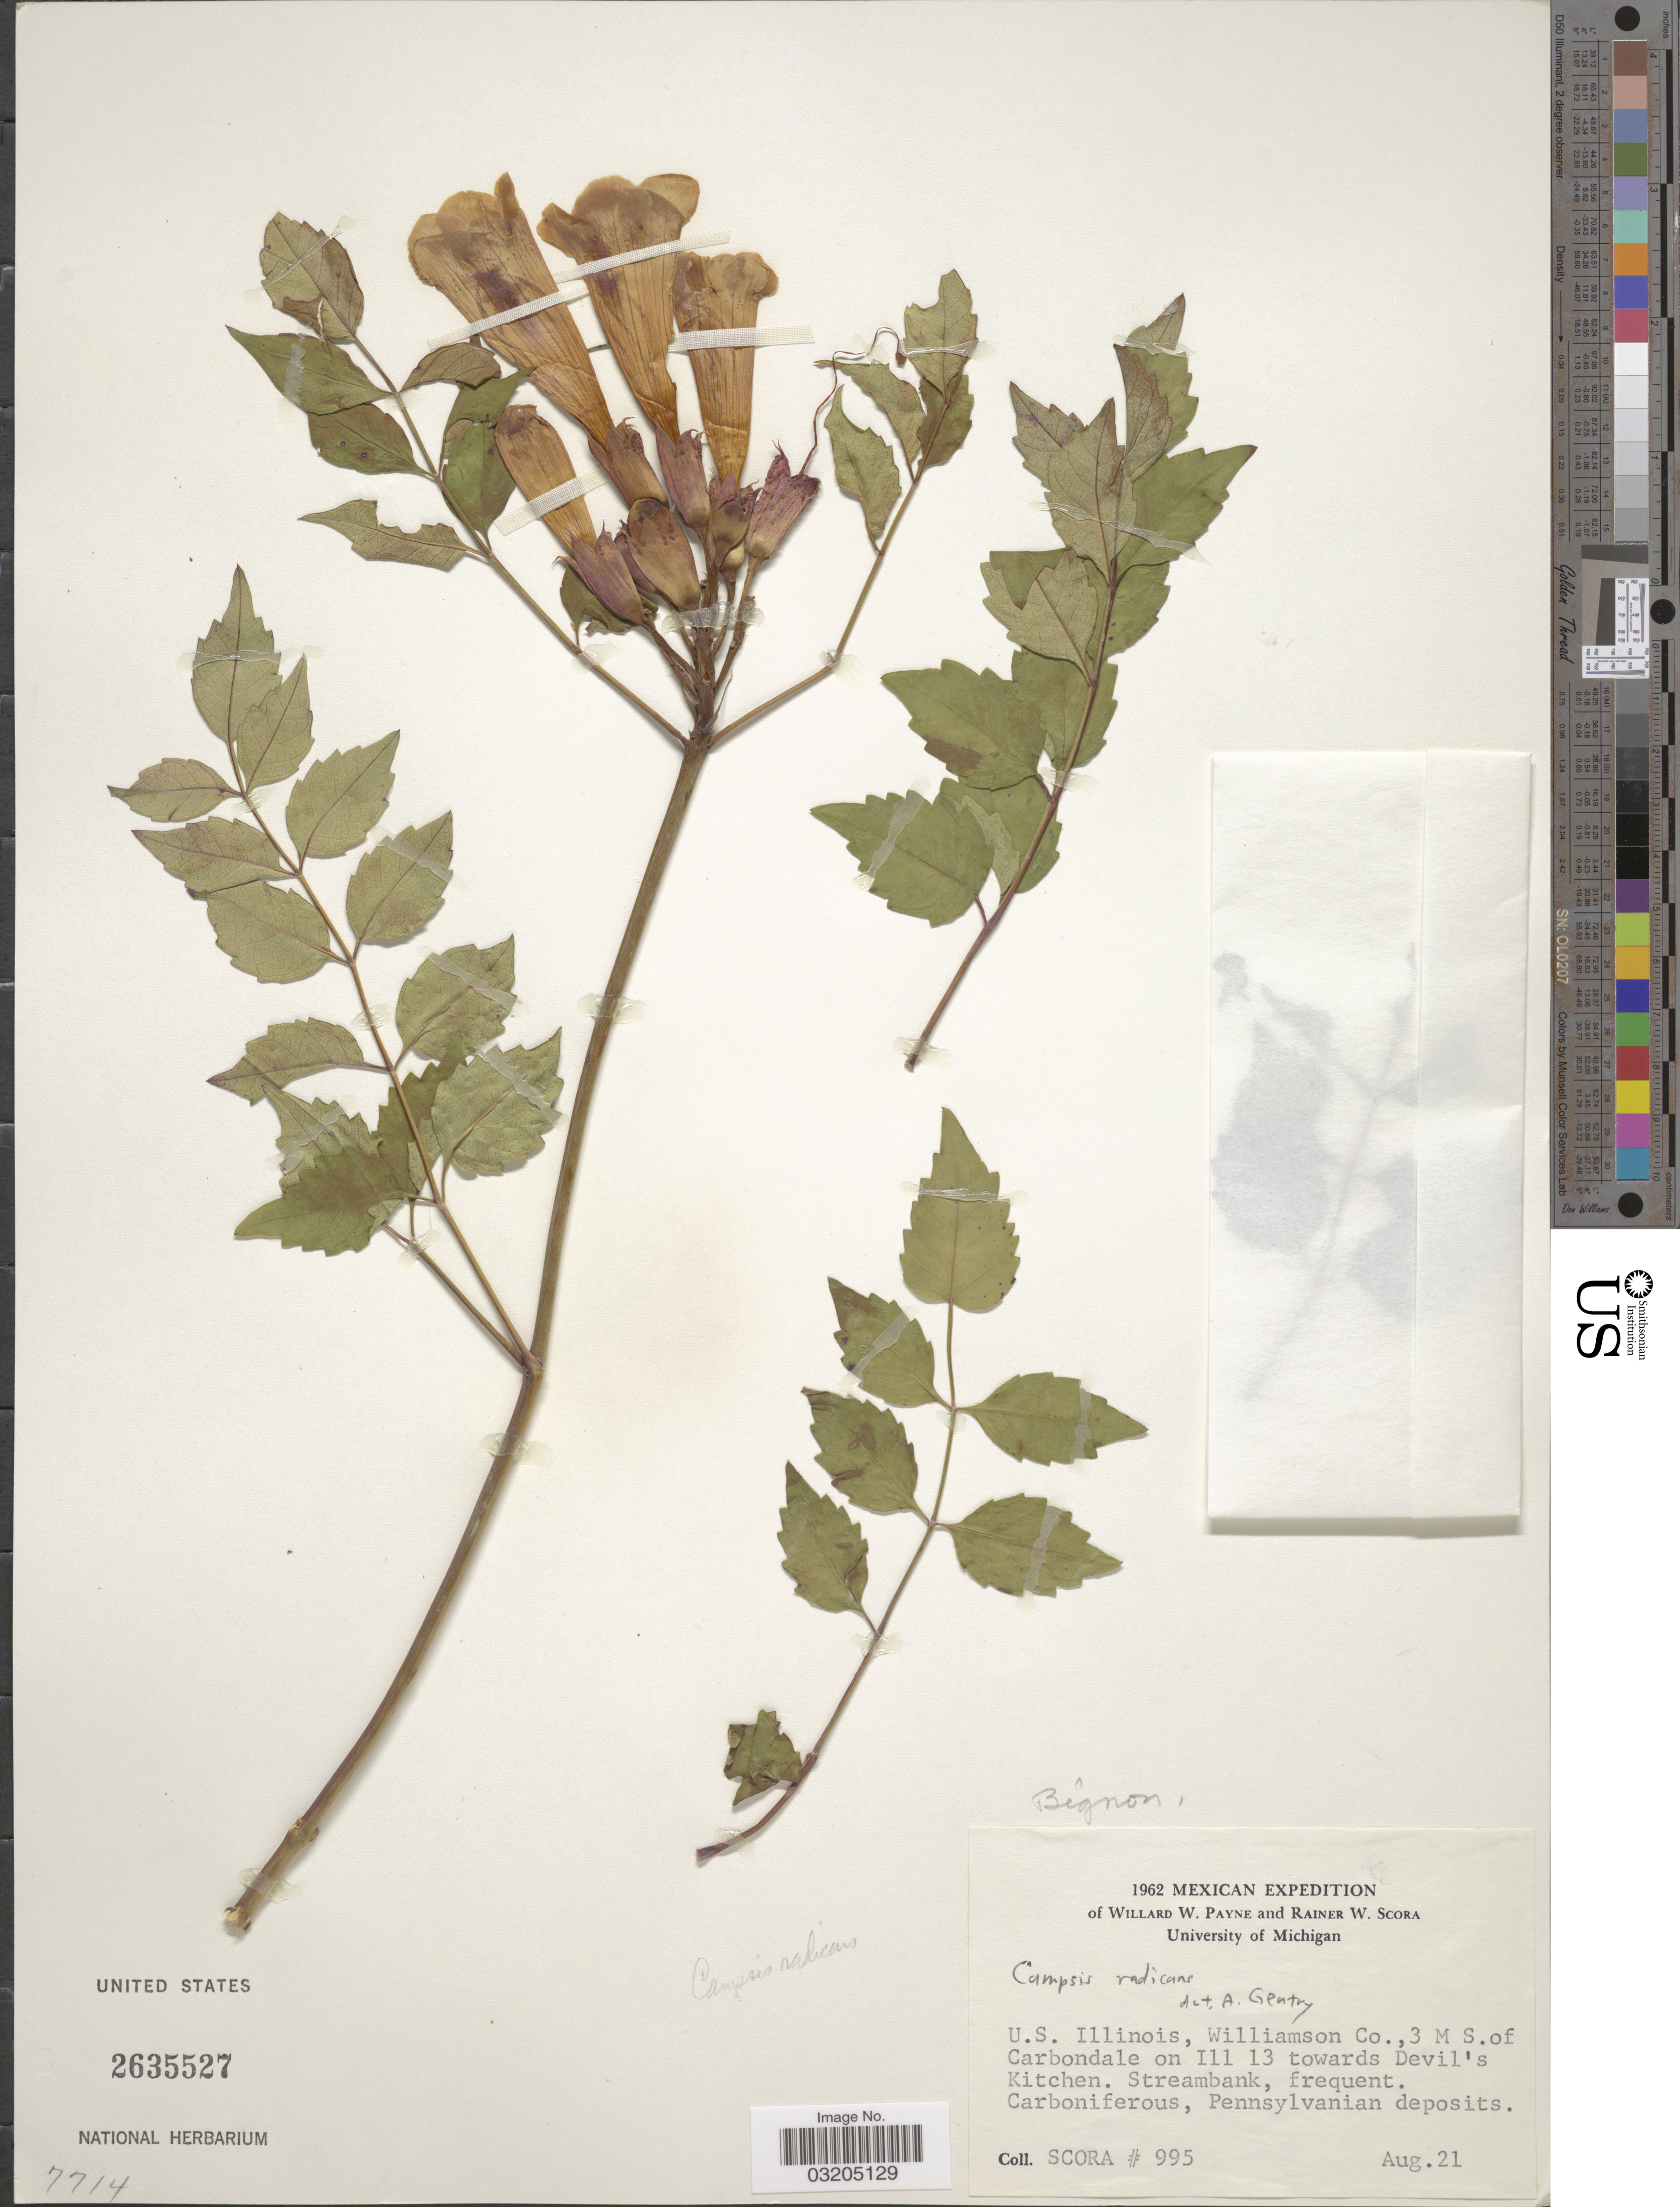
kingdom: Plantae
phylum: Tracheophyta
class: Magnoliopsida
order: Lamiales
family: Bignoniaceae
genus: Campsis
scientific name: Campsis radicans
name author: (L.) Seem.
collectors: W. Payne & R. Scora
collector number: SCORA 995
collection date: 1962-08-21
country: United States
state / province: Illinois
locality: Williamson Co., 3 M S. of Carbondale on Ill 13 towards Devil's Kitchen.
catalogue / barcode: US 2635527